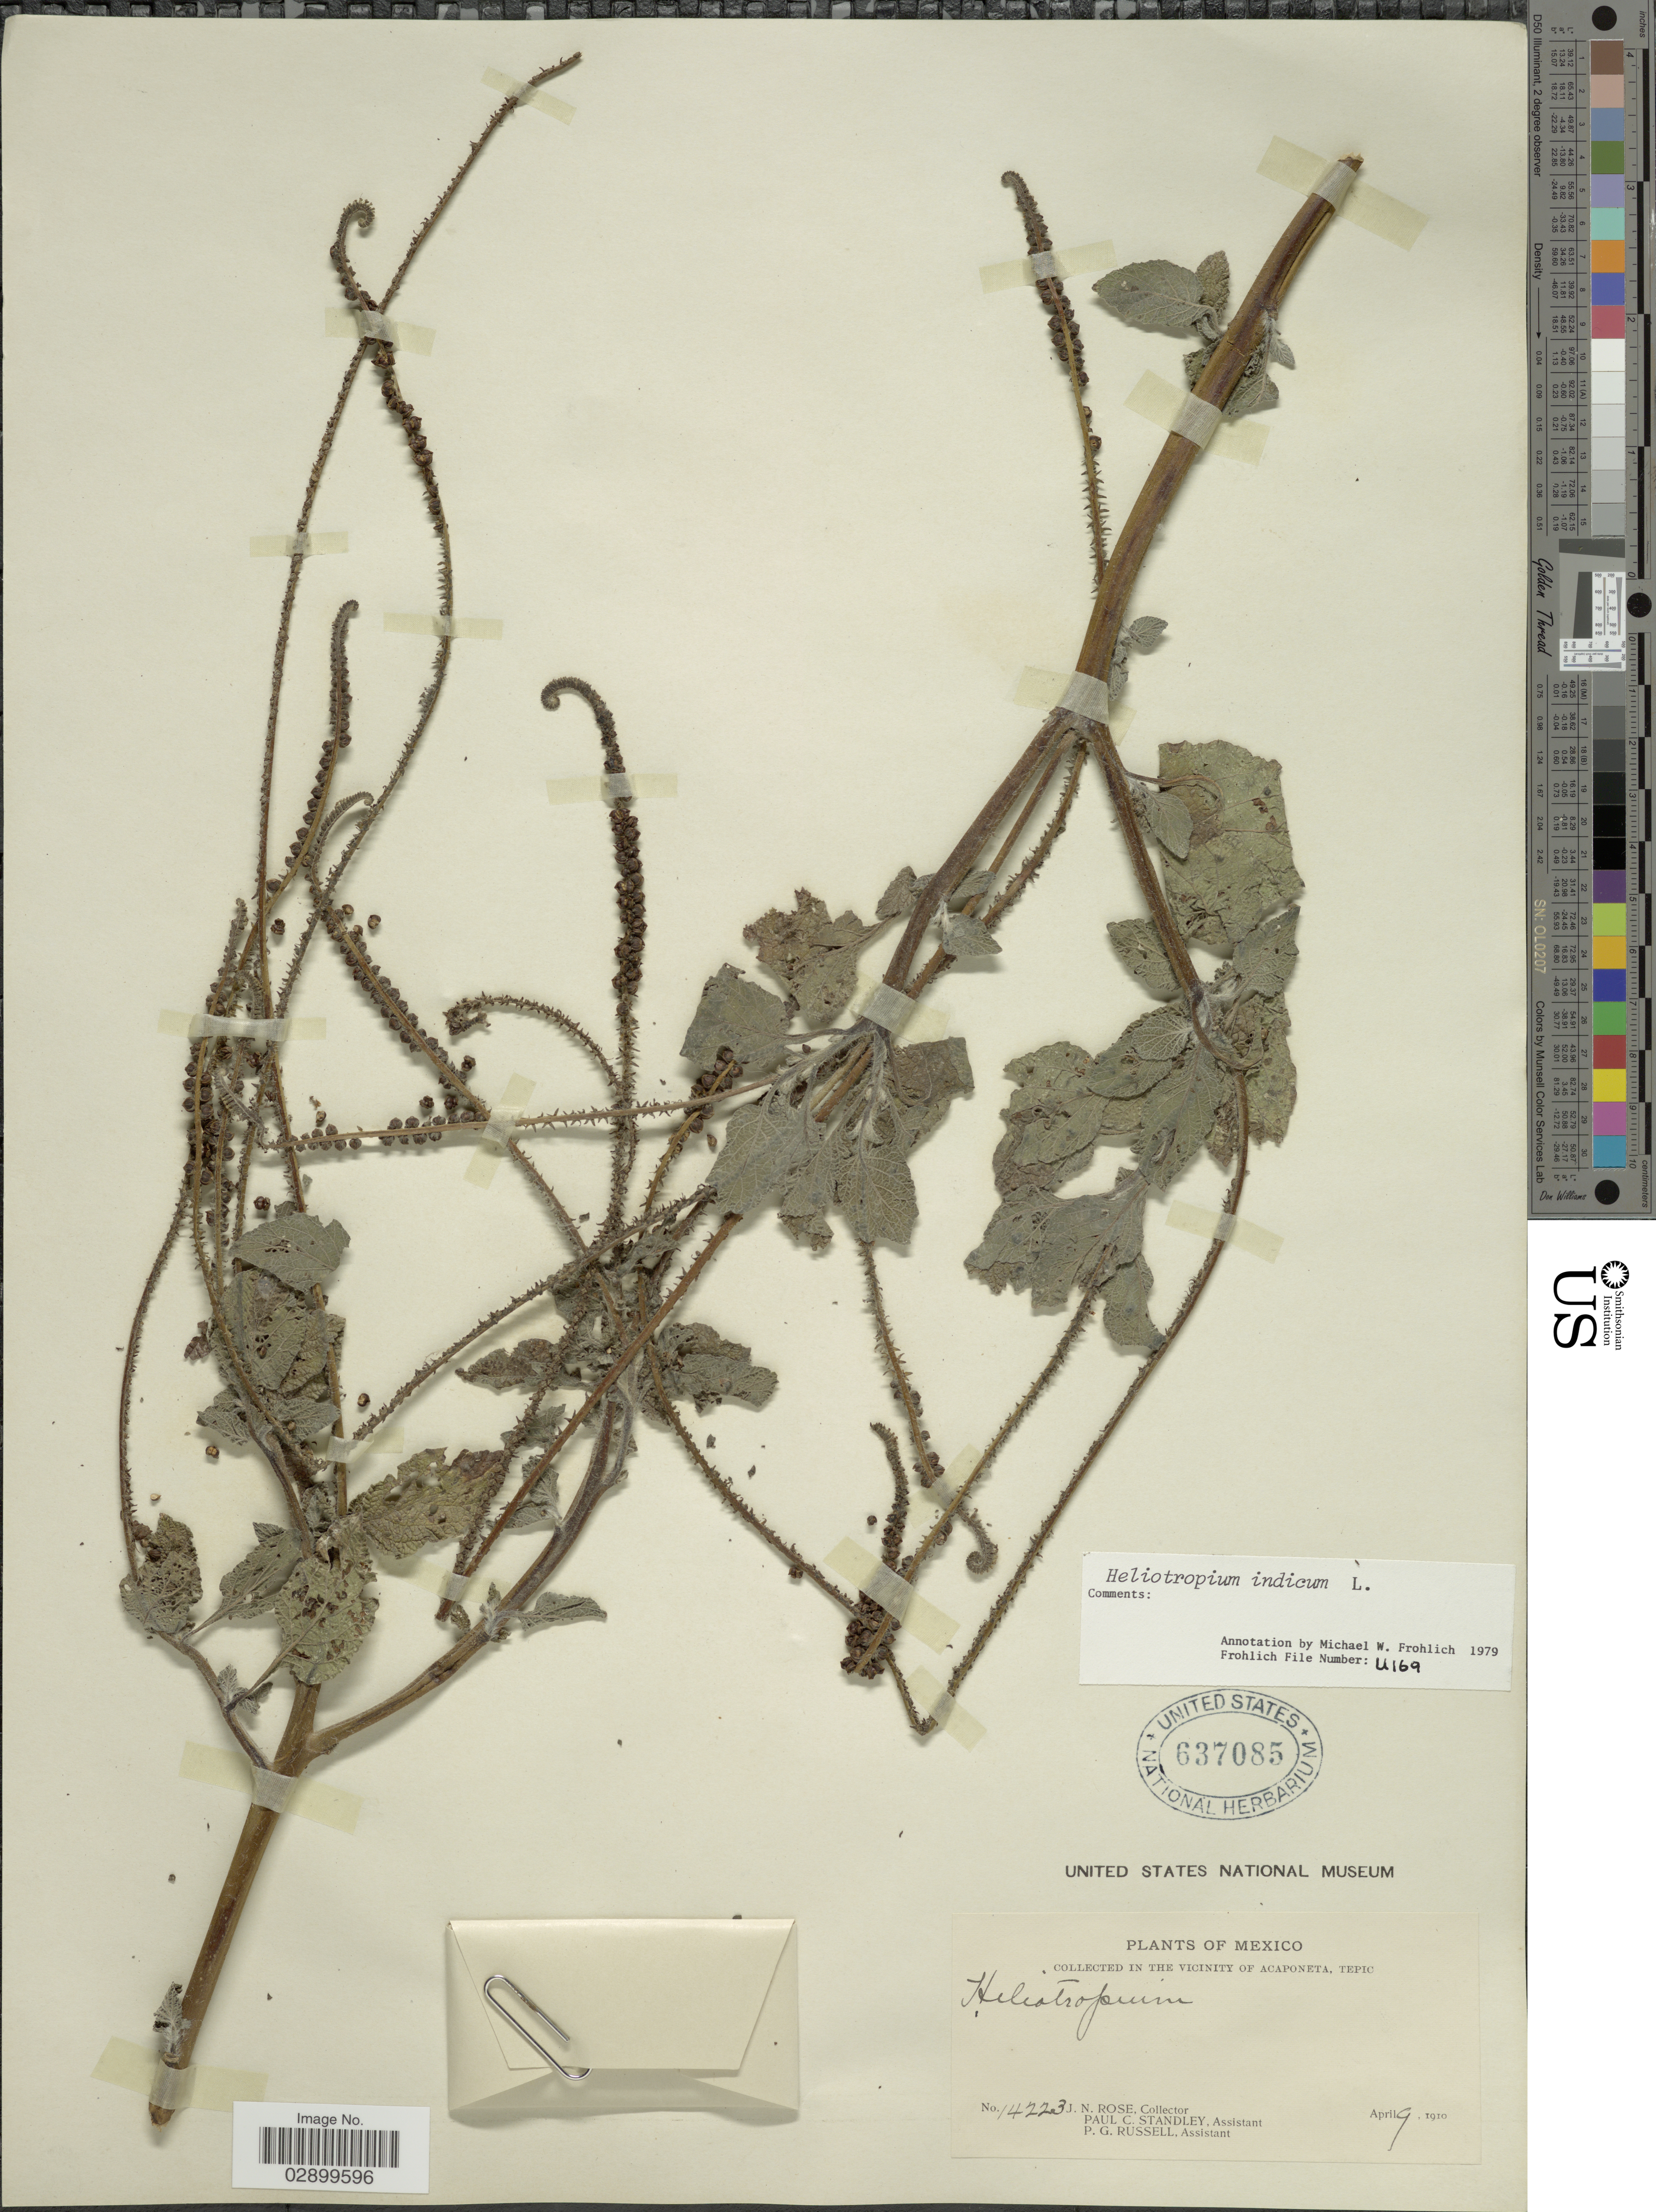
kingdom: Plantae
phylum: Tracheophyta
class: Magnoliopsida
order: Boraginales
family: Heliotropiaceae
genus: Heliotropium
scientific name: Heliotropium indicum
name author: L.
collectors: J. N. Rose, P. C. Standley & P. G. Russell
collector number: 14223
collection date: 1910-04-09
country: Mexico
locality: In the vicinity of Acaponeta, Tepic.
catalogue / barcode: US 637085